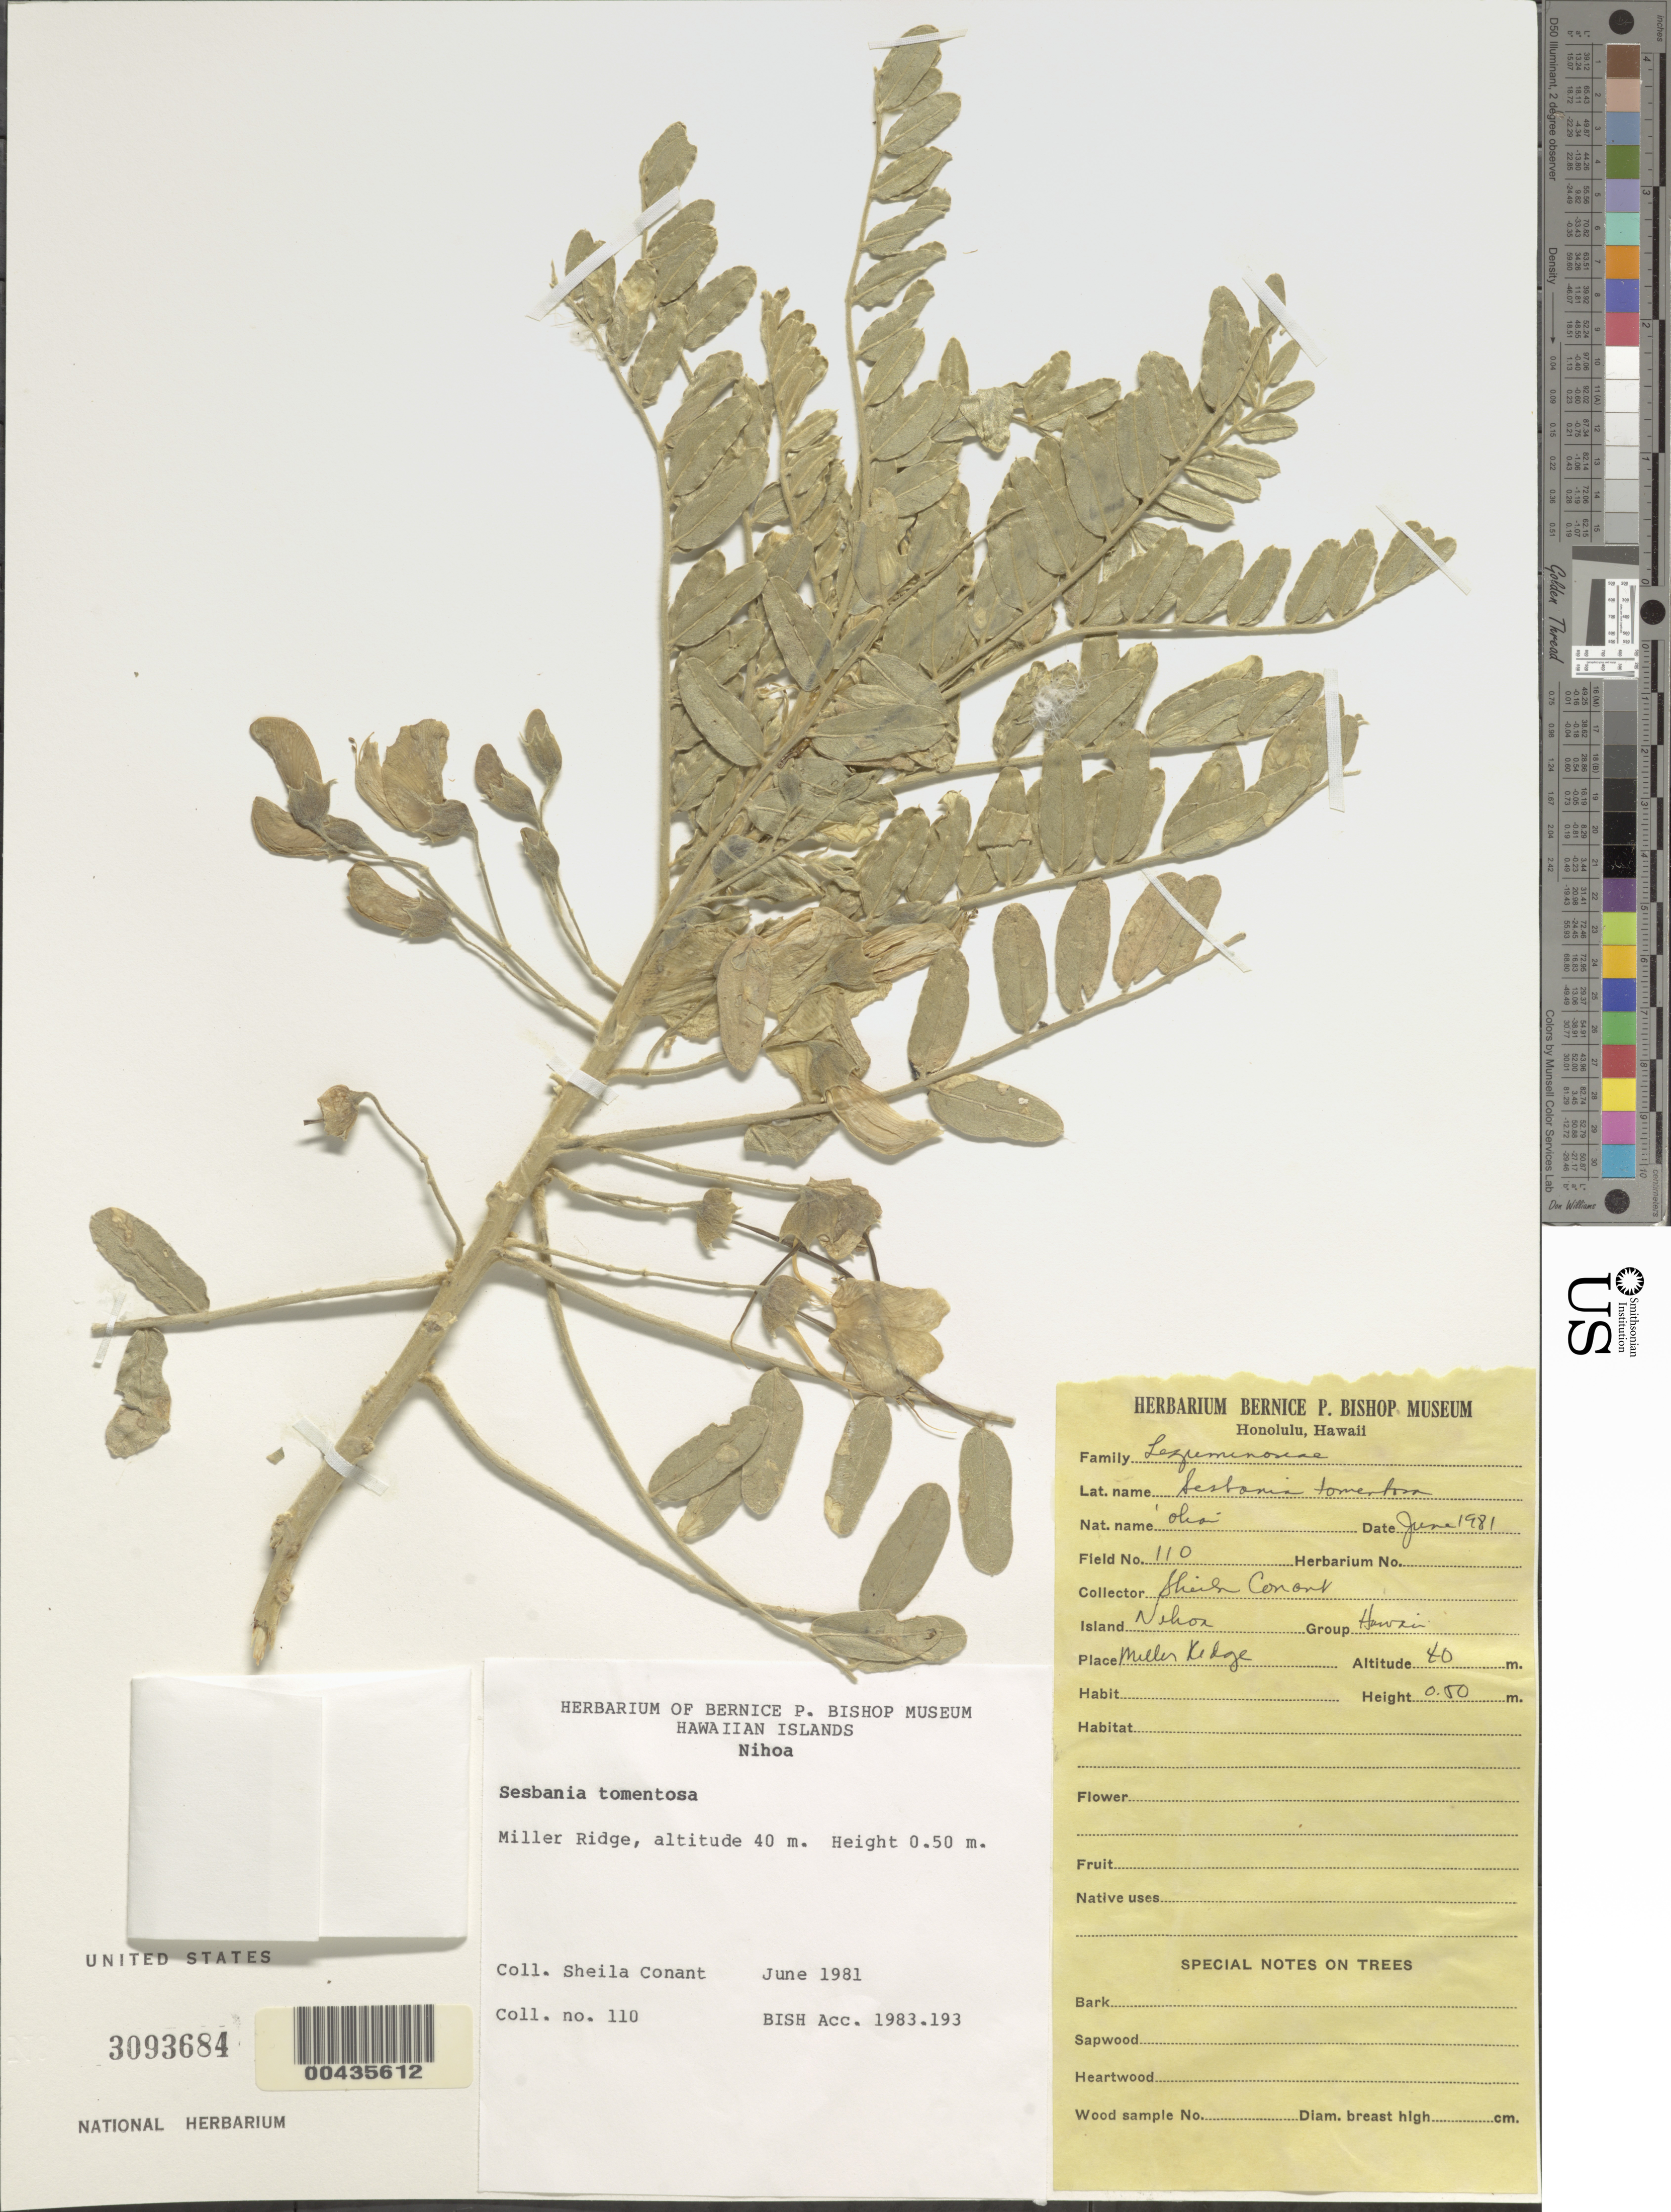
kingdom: Plantae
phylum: Tracheophyta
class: Magnoliopsida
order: Fabales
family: Fabaceae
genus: Sesbania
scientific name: Sesbania tomentosa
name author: Hook. & Arn.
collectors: S. Conant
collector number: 110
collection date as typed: Jun 1981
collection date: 1981-06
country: United States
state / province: Hawaii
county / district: Honolulu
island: Nihoa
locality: Miller Ridge, Nihoa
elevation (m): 40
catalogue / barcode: US 3093684